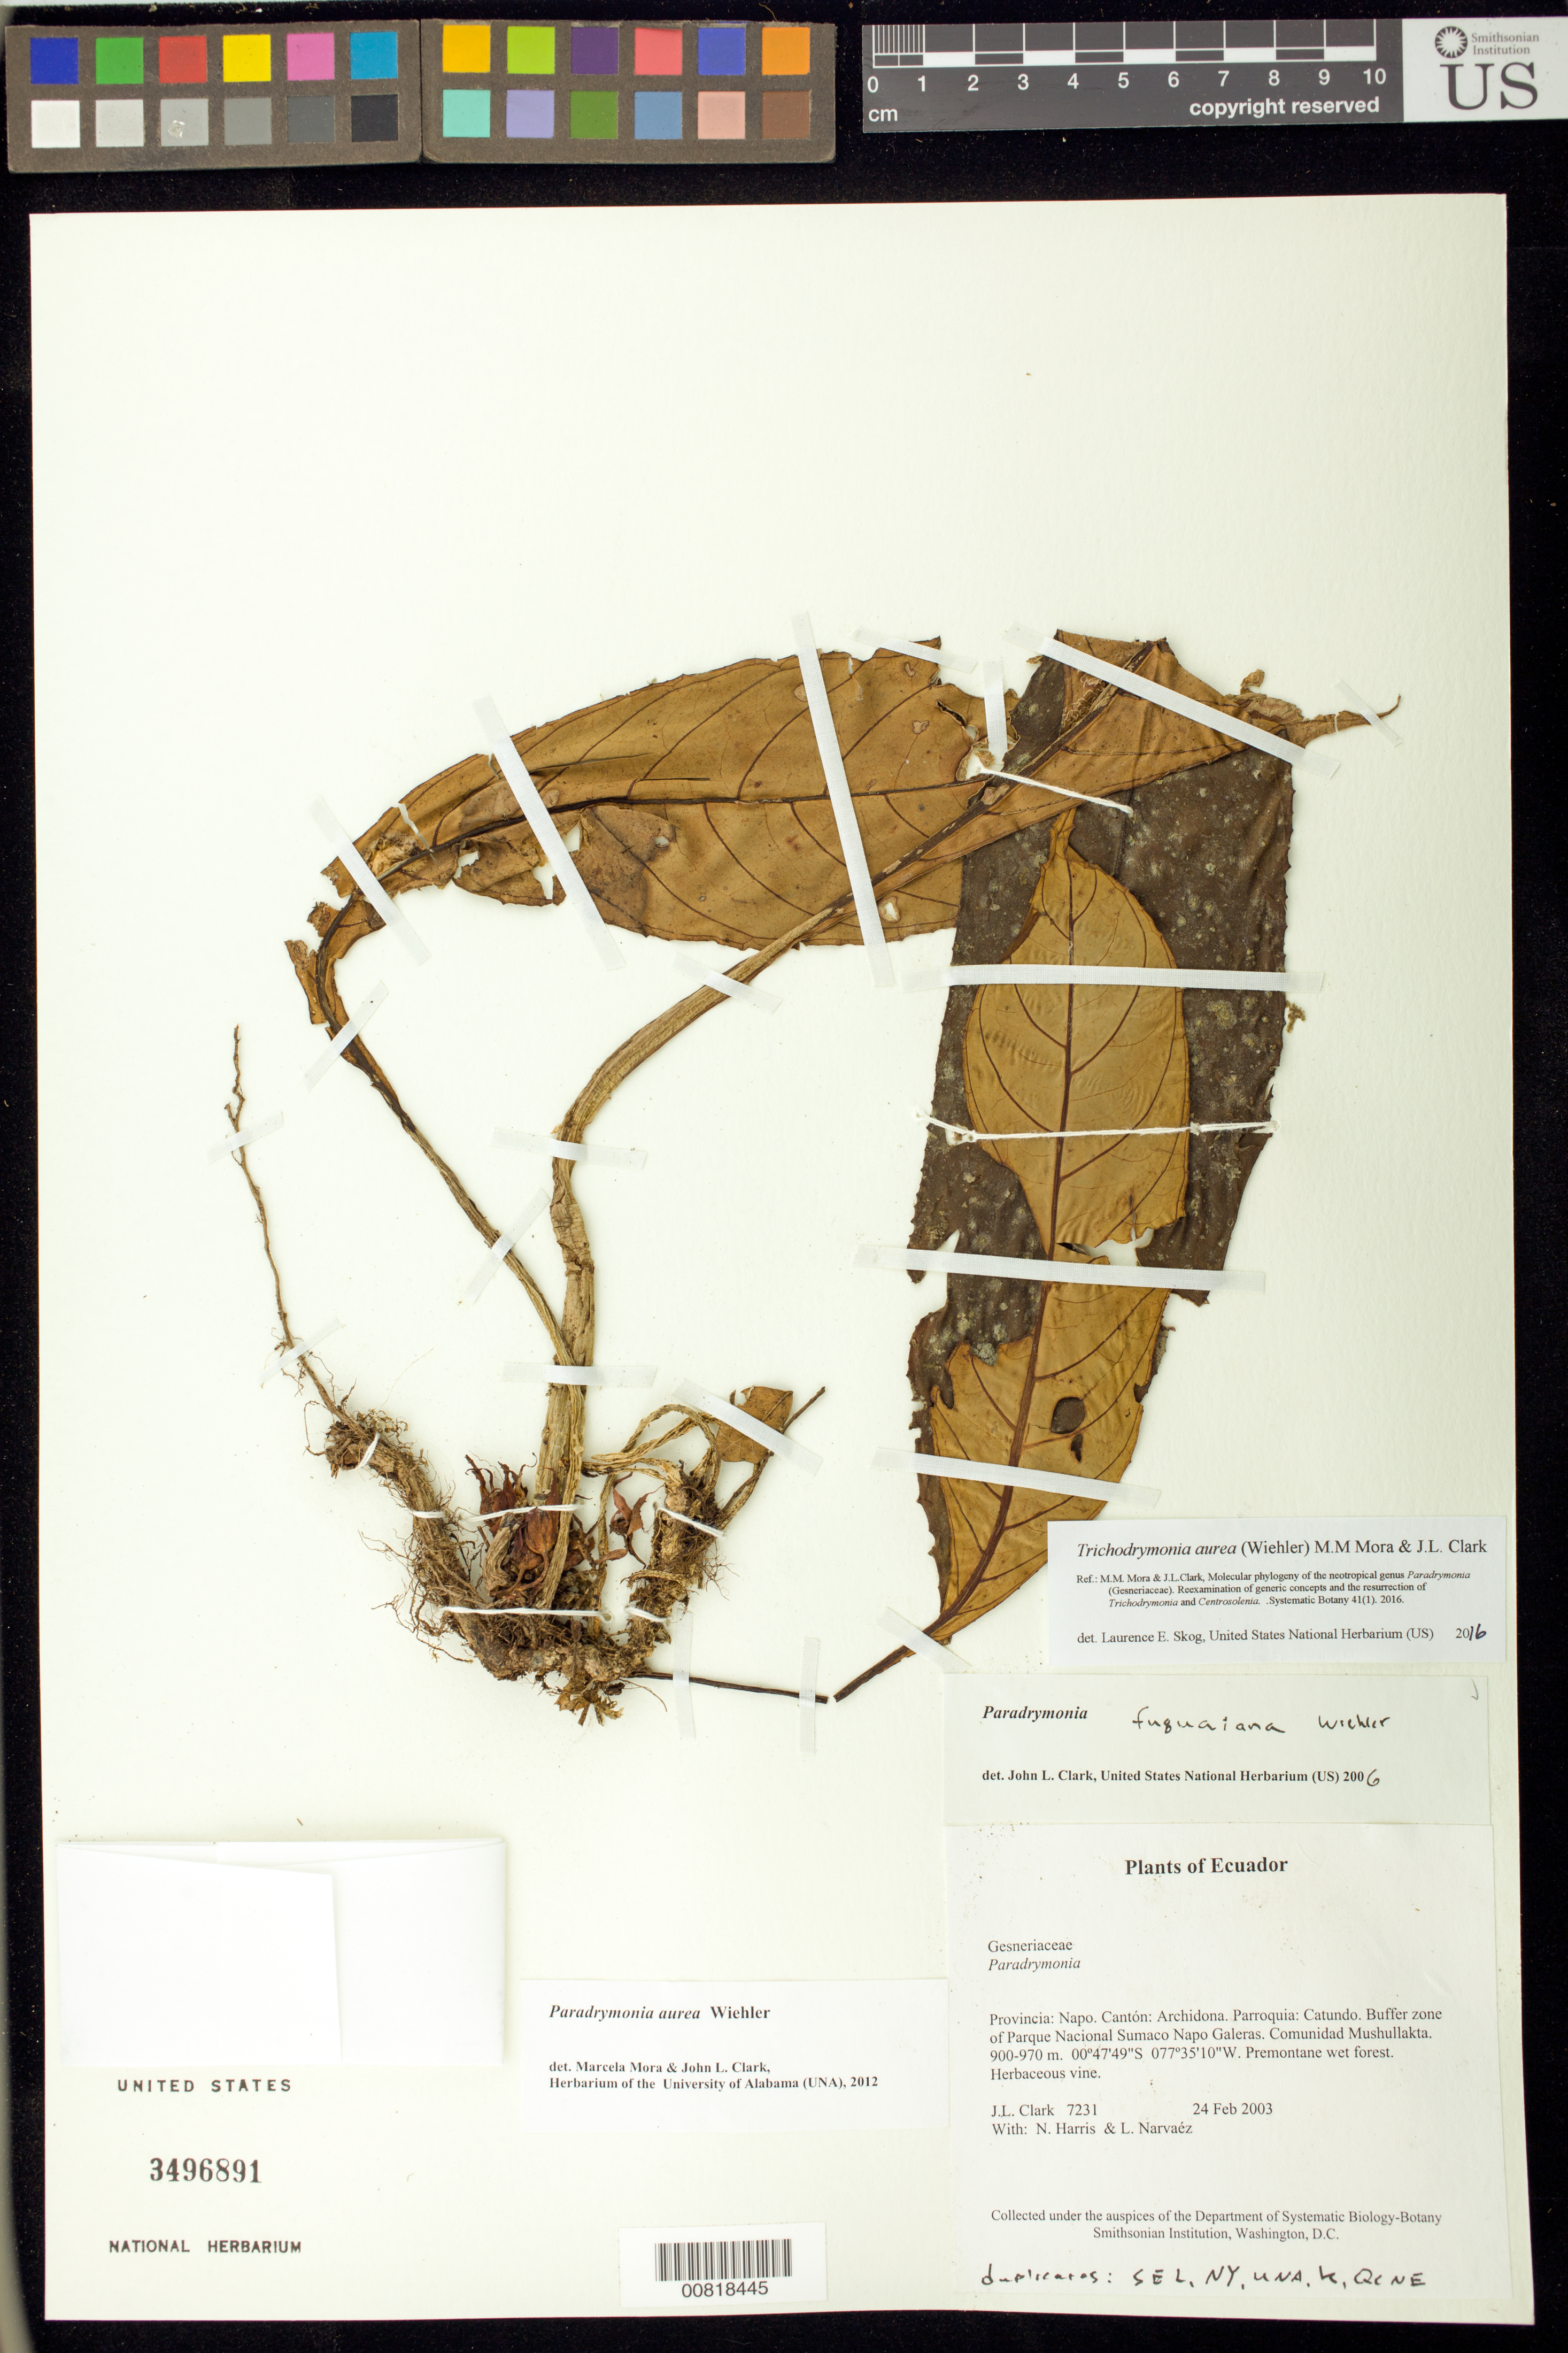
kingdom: Plantae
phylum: Tracheophyta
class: Magnoliopsida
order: Lamiales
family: Gesneriaceae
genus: Trichodrymonia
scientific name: Trichodrymonia aurea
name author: (Wiehler) M.M. Mora & J.L. Clark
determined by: Skog, Laurence E.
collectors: J. L. Clark, N. Harris & L. Narvaéz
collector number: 7231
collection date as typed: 24 Feb 2003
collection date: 2003-02-24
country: Ecuador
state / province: Napo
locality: Archidona. Parroquia: Catundo. Buffer zone of Parque Nacional Sumaco Napo Galeras. Comunidad Mushullakta.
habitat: Premontane wet forest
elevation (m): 900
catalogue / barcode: US 3496891